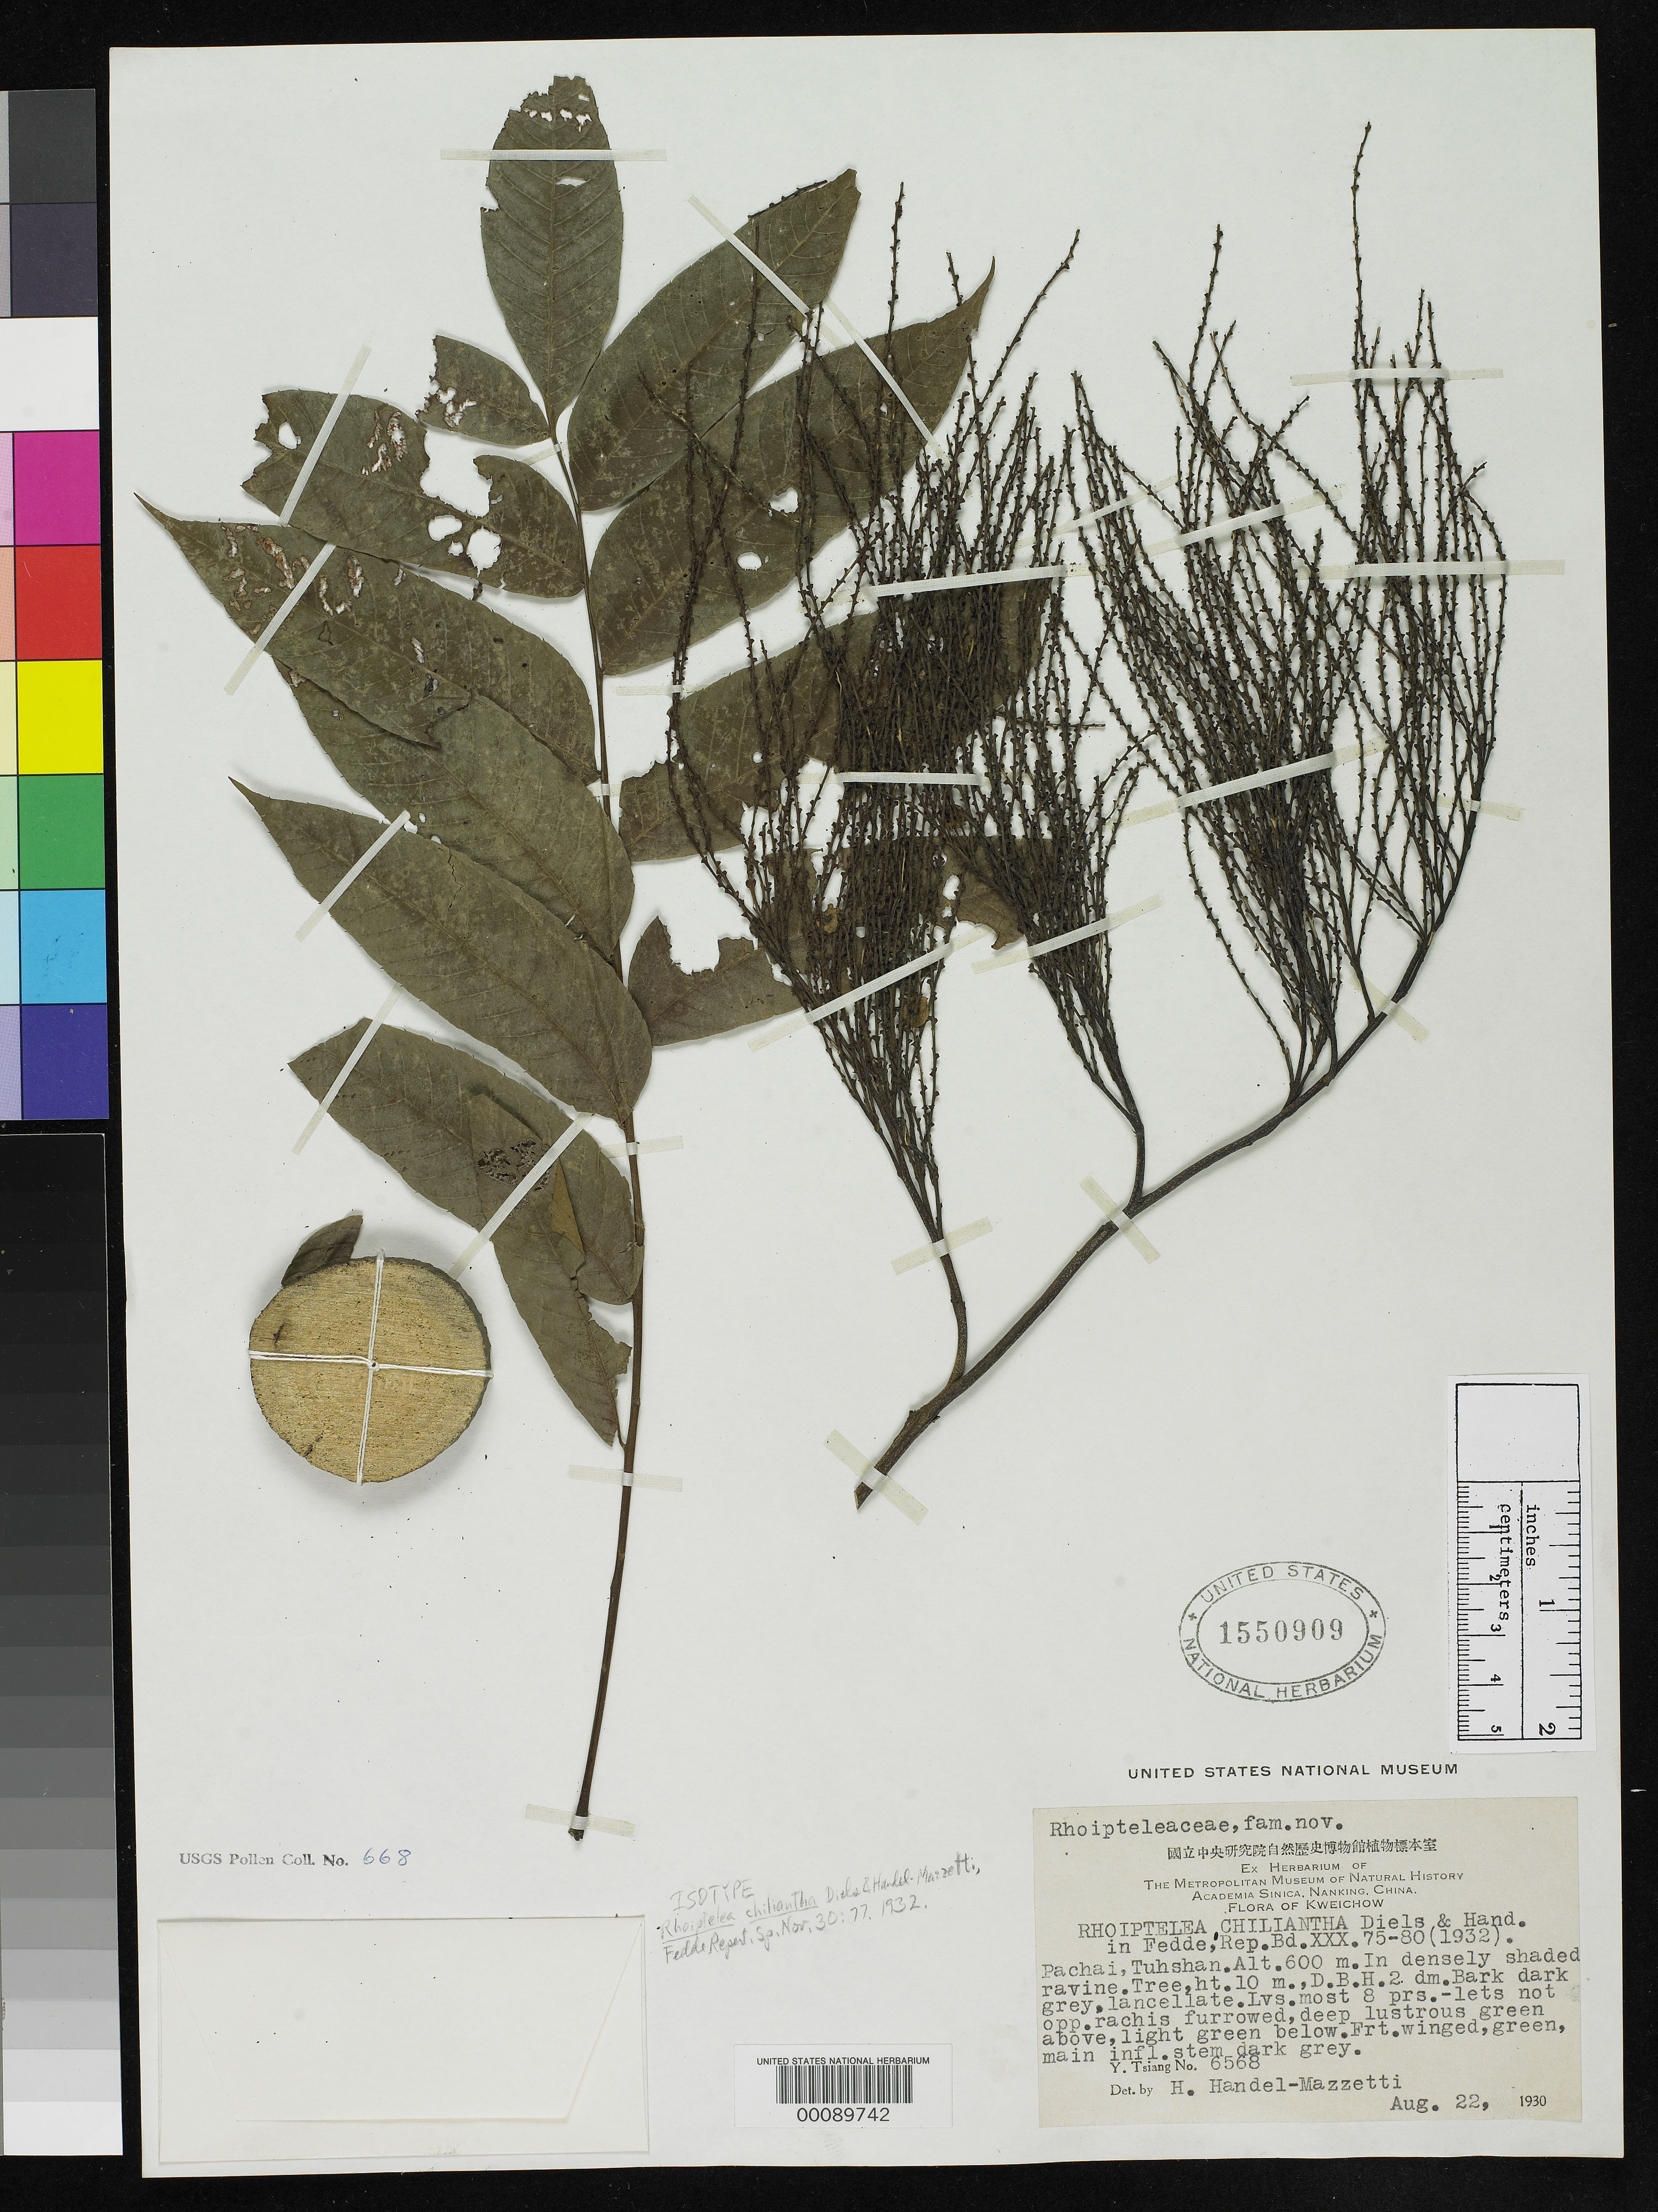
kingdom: Plantae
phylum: Tracheophyta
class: Magnoliopsida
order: Fagales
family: Juglandaceae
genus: Rhoiptelea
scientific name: Rhoiptelea chiliantha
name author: Diels & Hand.-Mazz.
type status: Isotype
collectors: Y. Tsiang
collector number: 6568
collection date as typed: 22 Aug 1930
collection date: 1930-08-22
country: China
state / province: Guizhou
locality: Tu-schan near Patschai.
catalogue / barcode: US 1550909